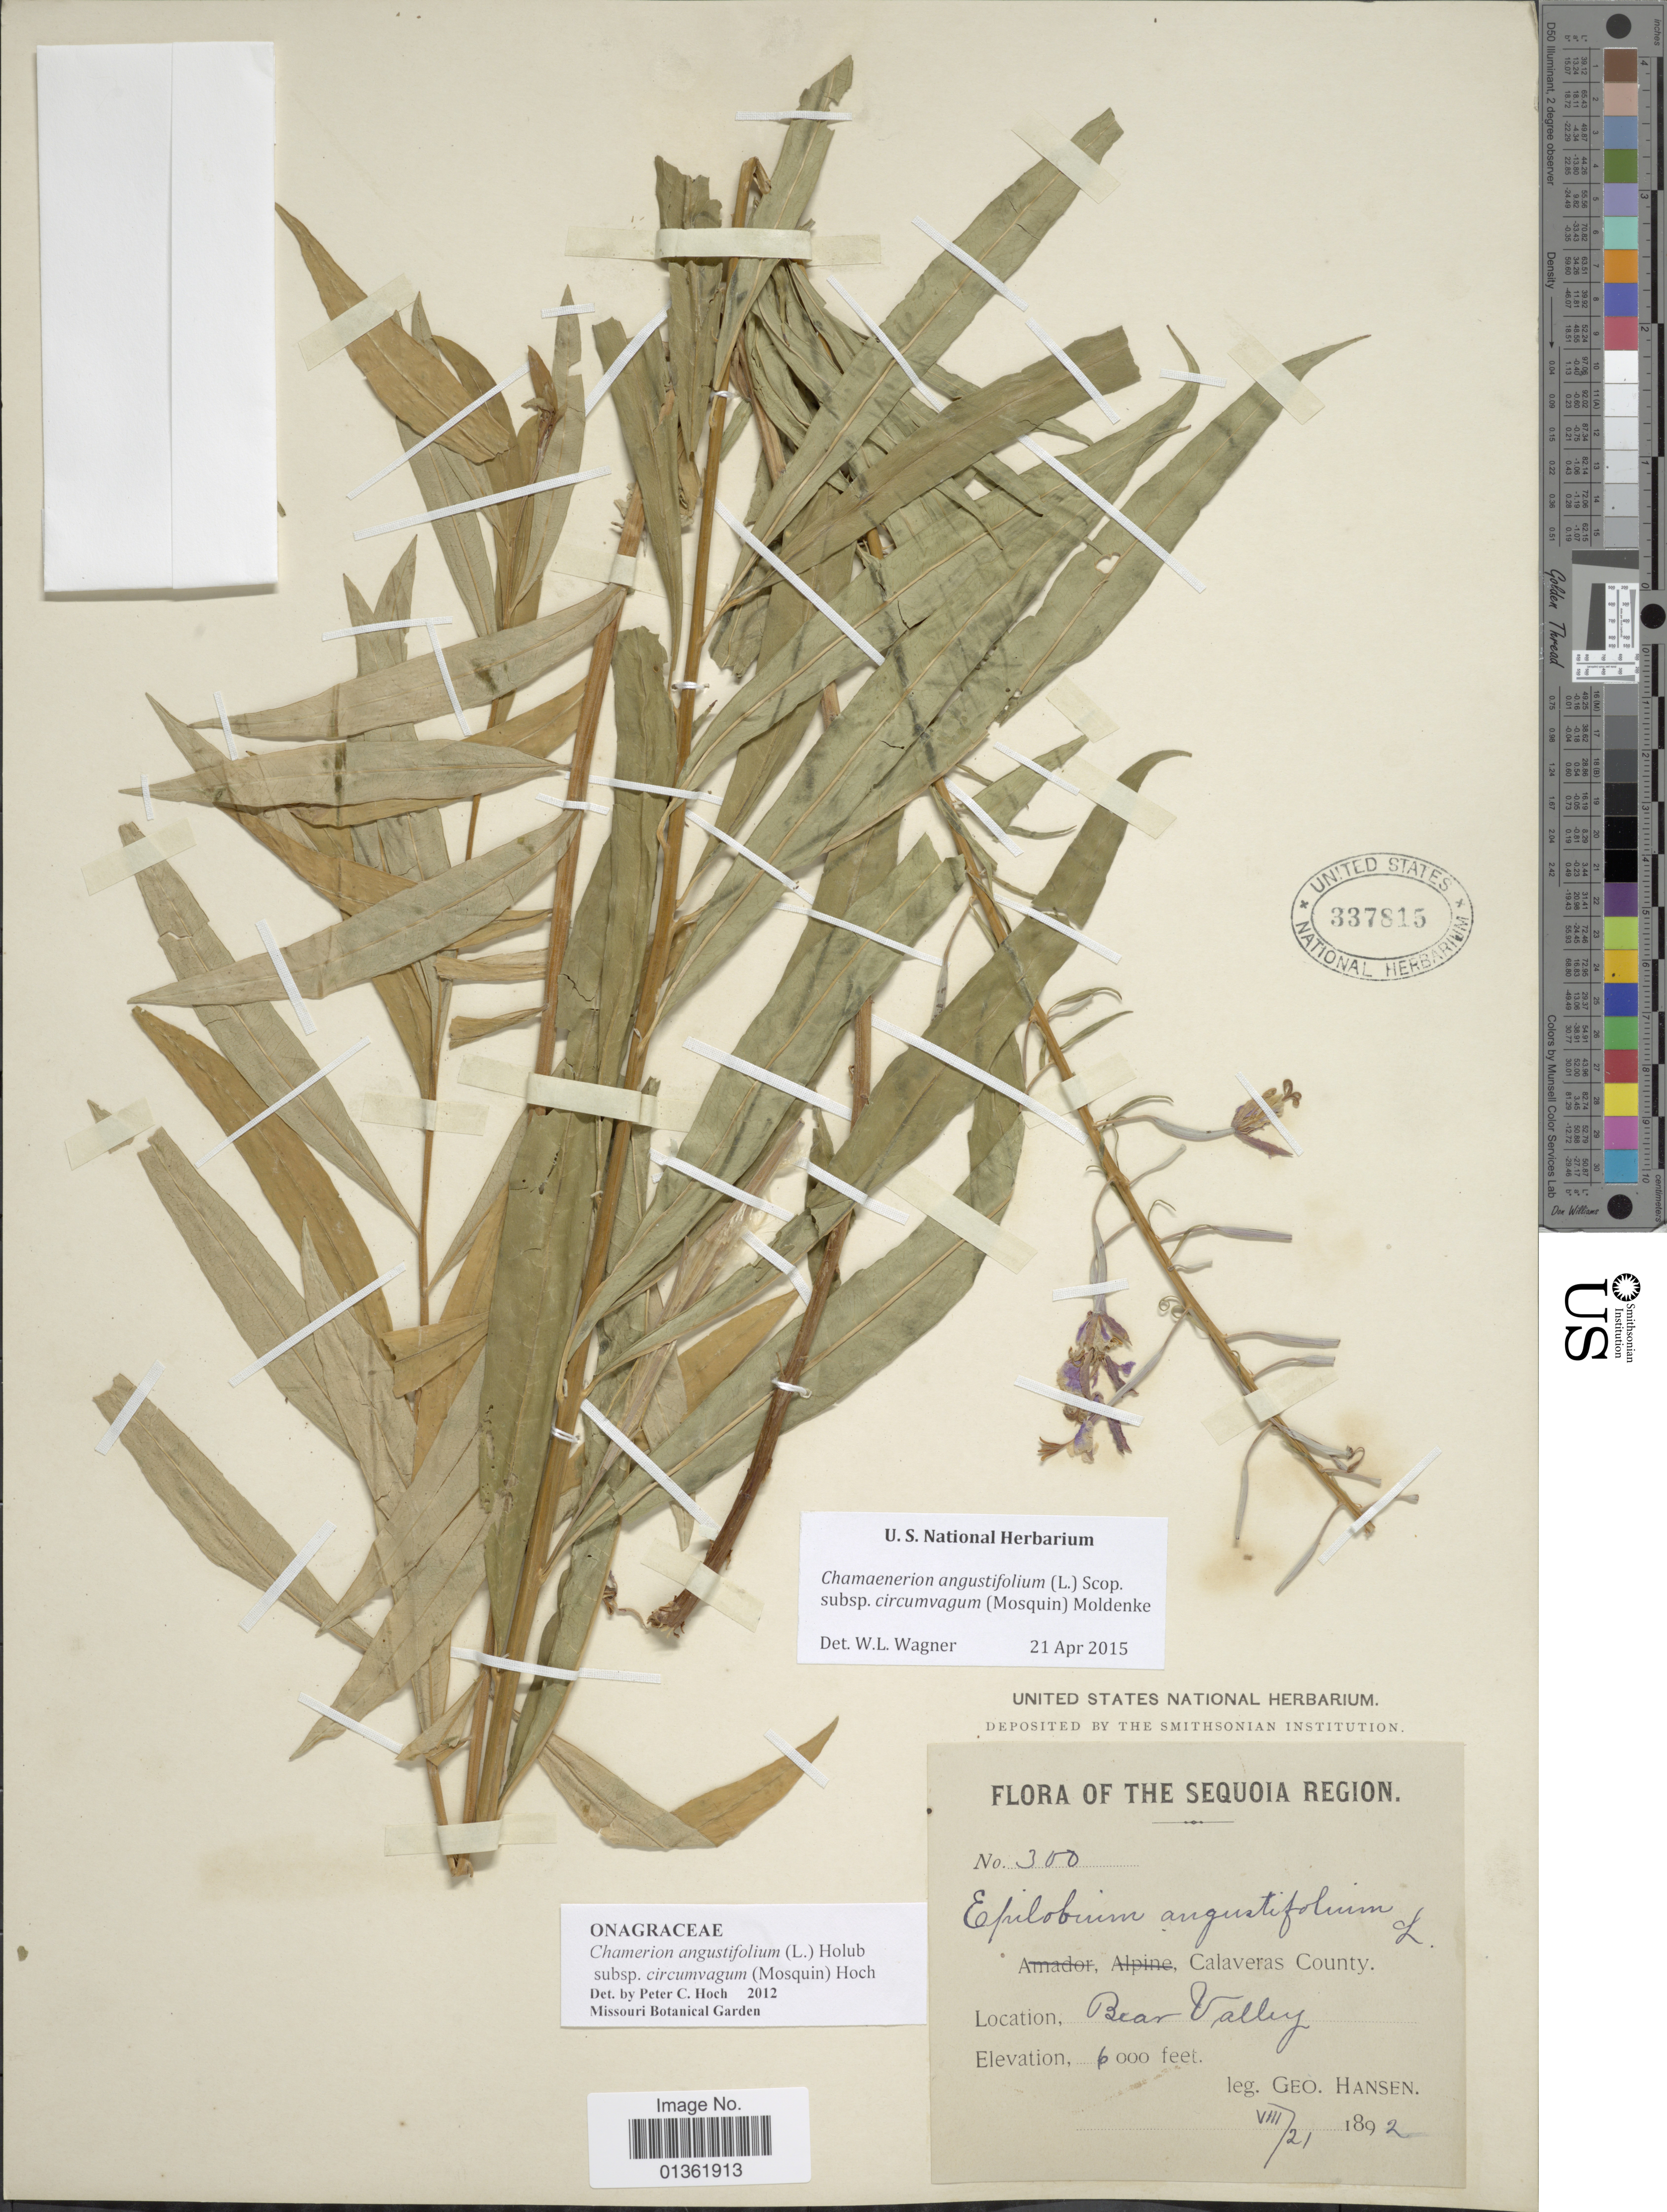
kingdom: Plantae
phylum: Tracheophyta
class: Magnoliopsida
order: Myrtales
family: Onagraceae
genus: Chamaenerion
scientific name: Chamaenerion angustifolium subsp. circumvagum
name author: (Mosquin) Moldenke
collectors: Hansen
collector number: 300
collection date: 1892-08-21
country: United States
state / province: California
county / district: Calaveras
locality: Sequoia Region. Calaveras County. Bear Valley.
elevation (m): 1829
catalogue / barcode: US 337815